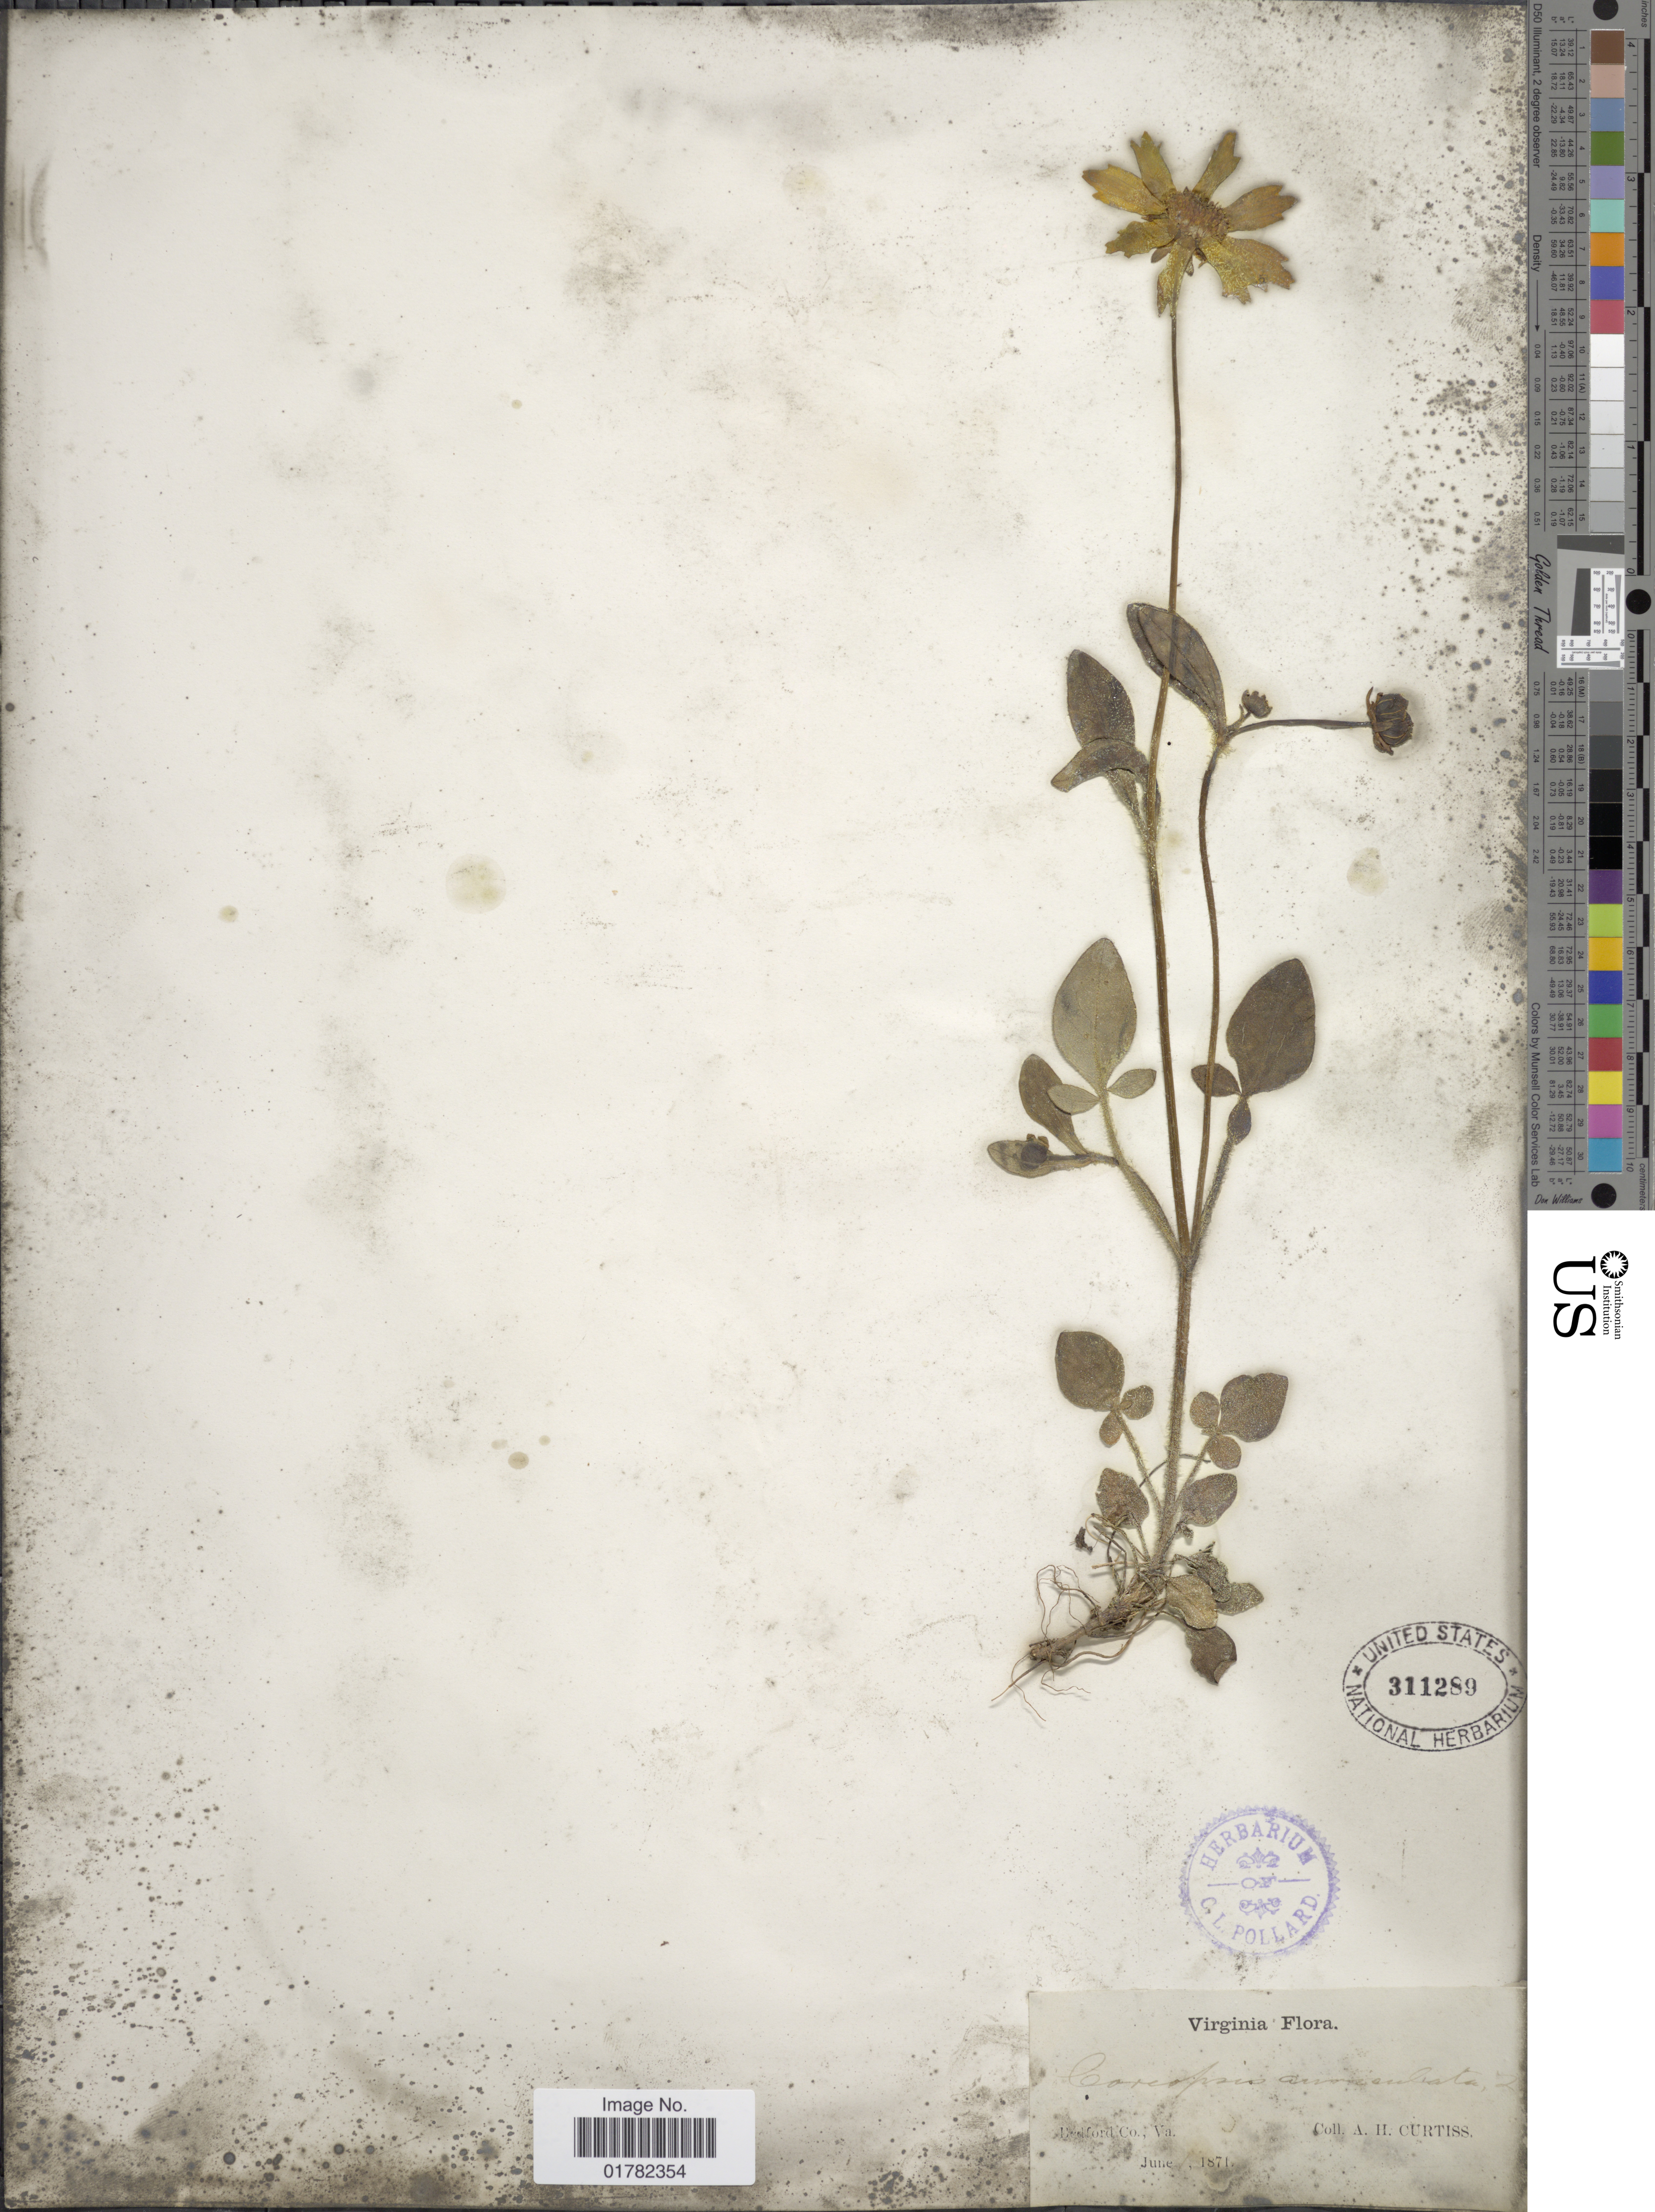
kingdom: Plantae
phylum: Tracheophyta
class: Magnoliopsida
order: Asterales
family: Asteraceae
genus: Coreopsis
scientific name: Coreopsis auriculata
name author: L.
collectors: A. H. Curtiss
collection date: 1871-06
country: United States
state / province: Virginia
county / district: Bedford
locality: Bedford Co.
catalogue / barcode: US 311289